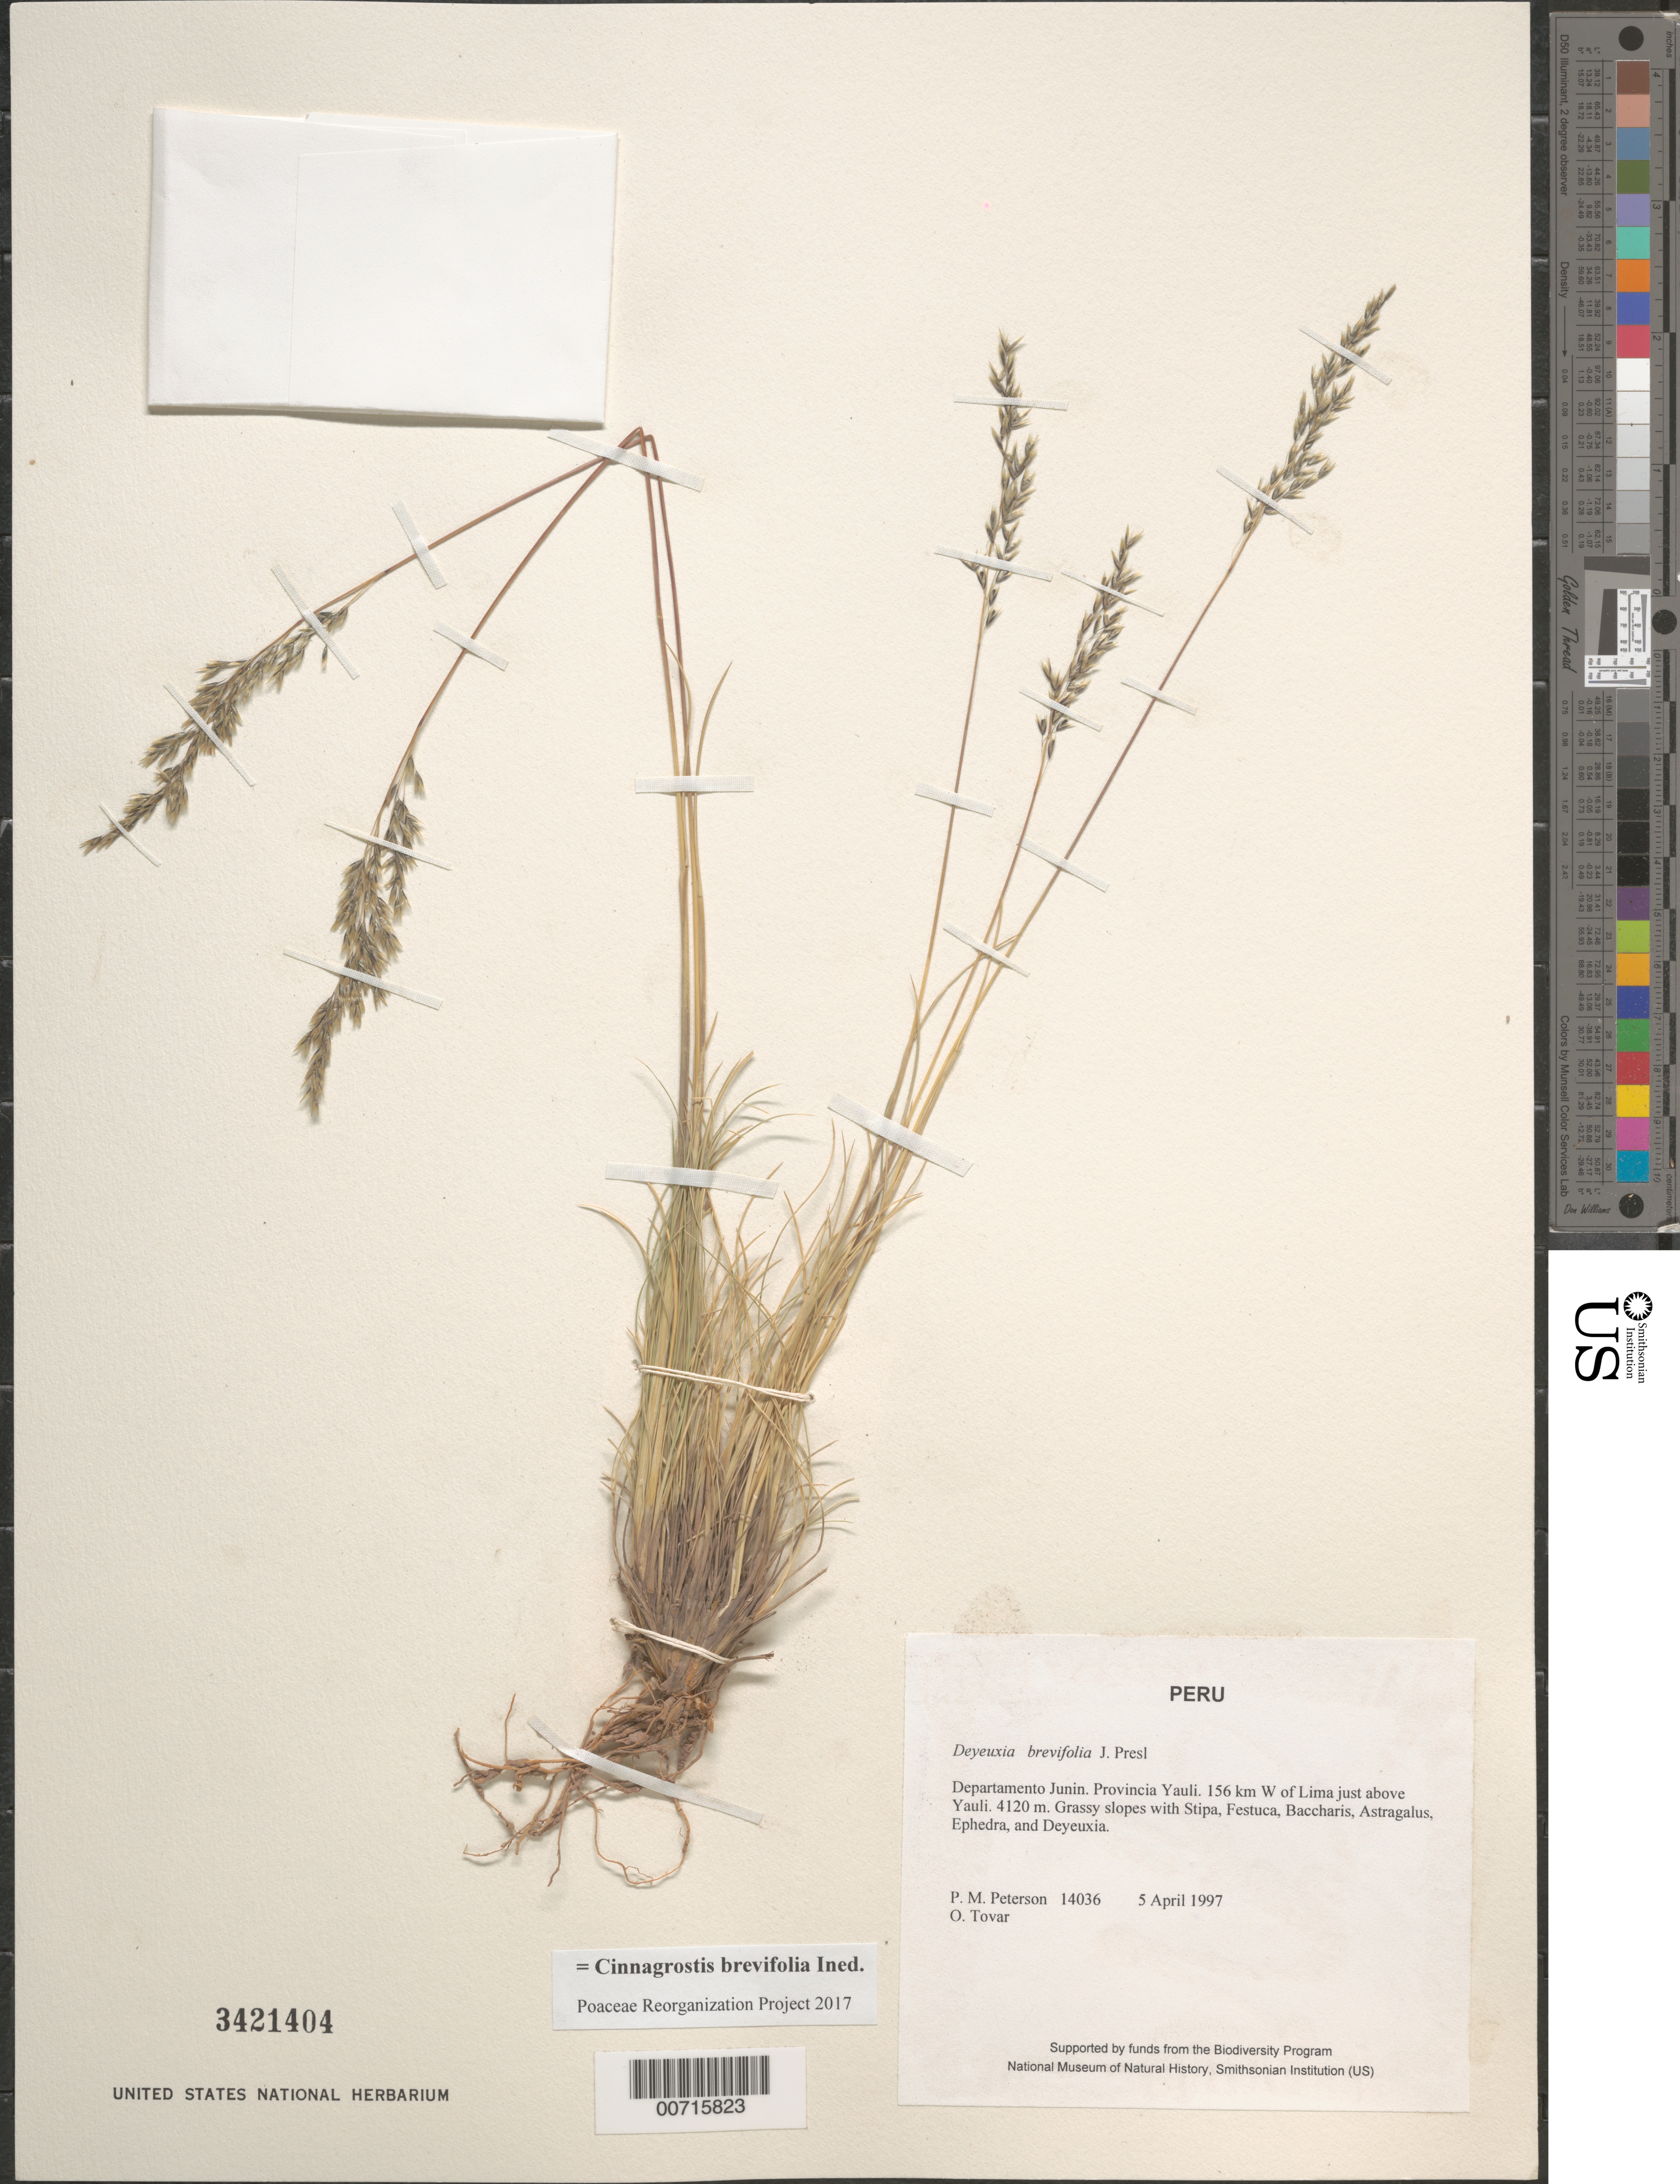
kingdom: Plantae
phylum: Tracheophyta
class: Liliopsida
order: Poales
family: Poaceae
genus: Cinnagrostis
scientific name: Cinnagrostis brevifolia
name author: (J. Presl) P.M. Peterson et al.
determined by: Poaceae Reorganization Project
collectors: P. M. Peterson & Ó. Tovar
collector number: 14036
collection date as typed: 05 Apr 1997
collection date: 1997-04-05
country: Peru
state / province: Junín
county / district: Yauli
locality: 156 km W of Lima just above Yauli.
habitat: Grassy slopes with Stipa, Festuca, Baccharis, Astragalus, Ephedra, and Deyeuxia.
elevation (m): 4120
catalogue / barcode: US 3421404